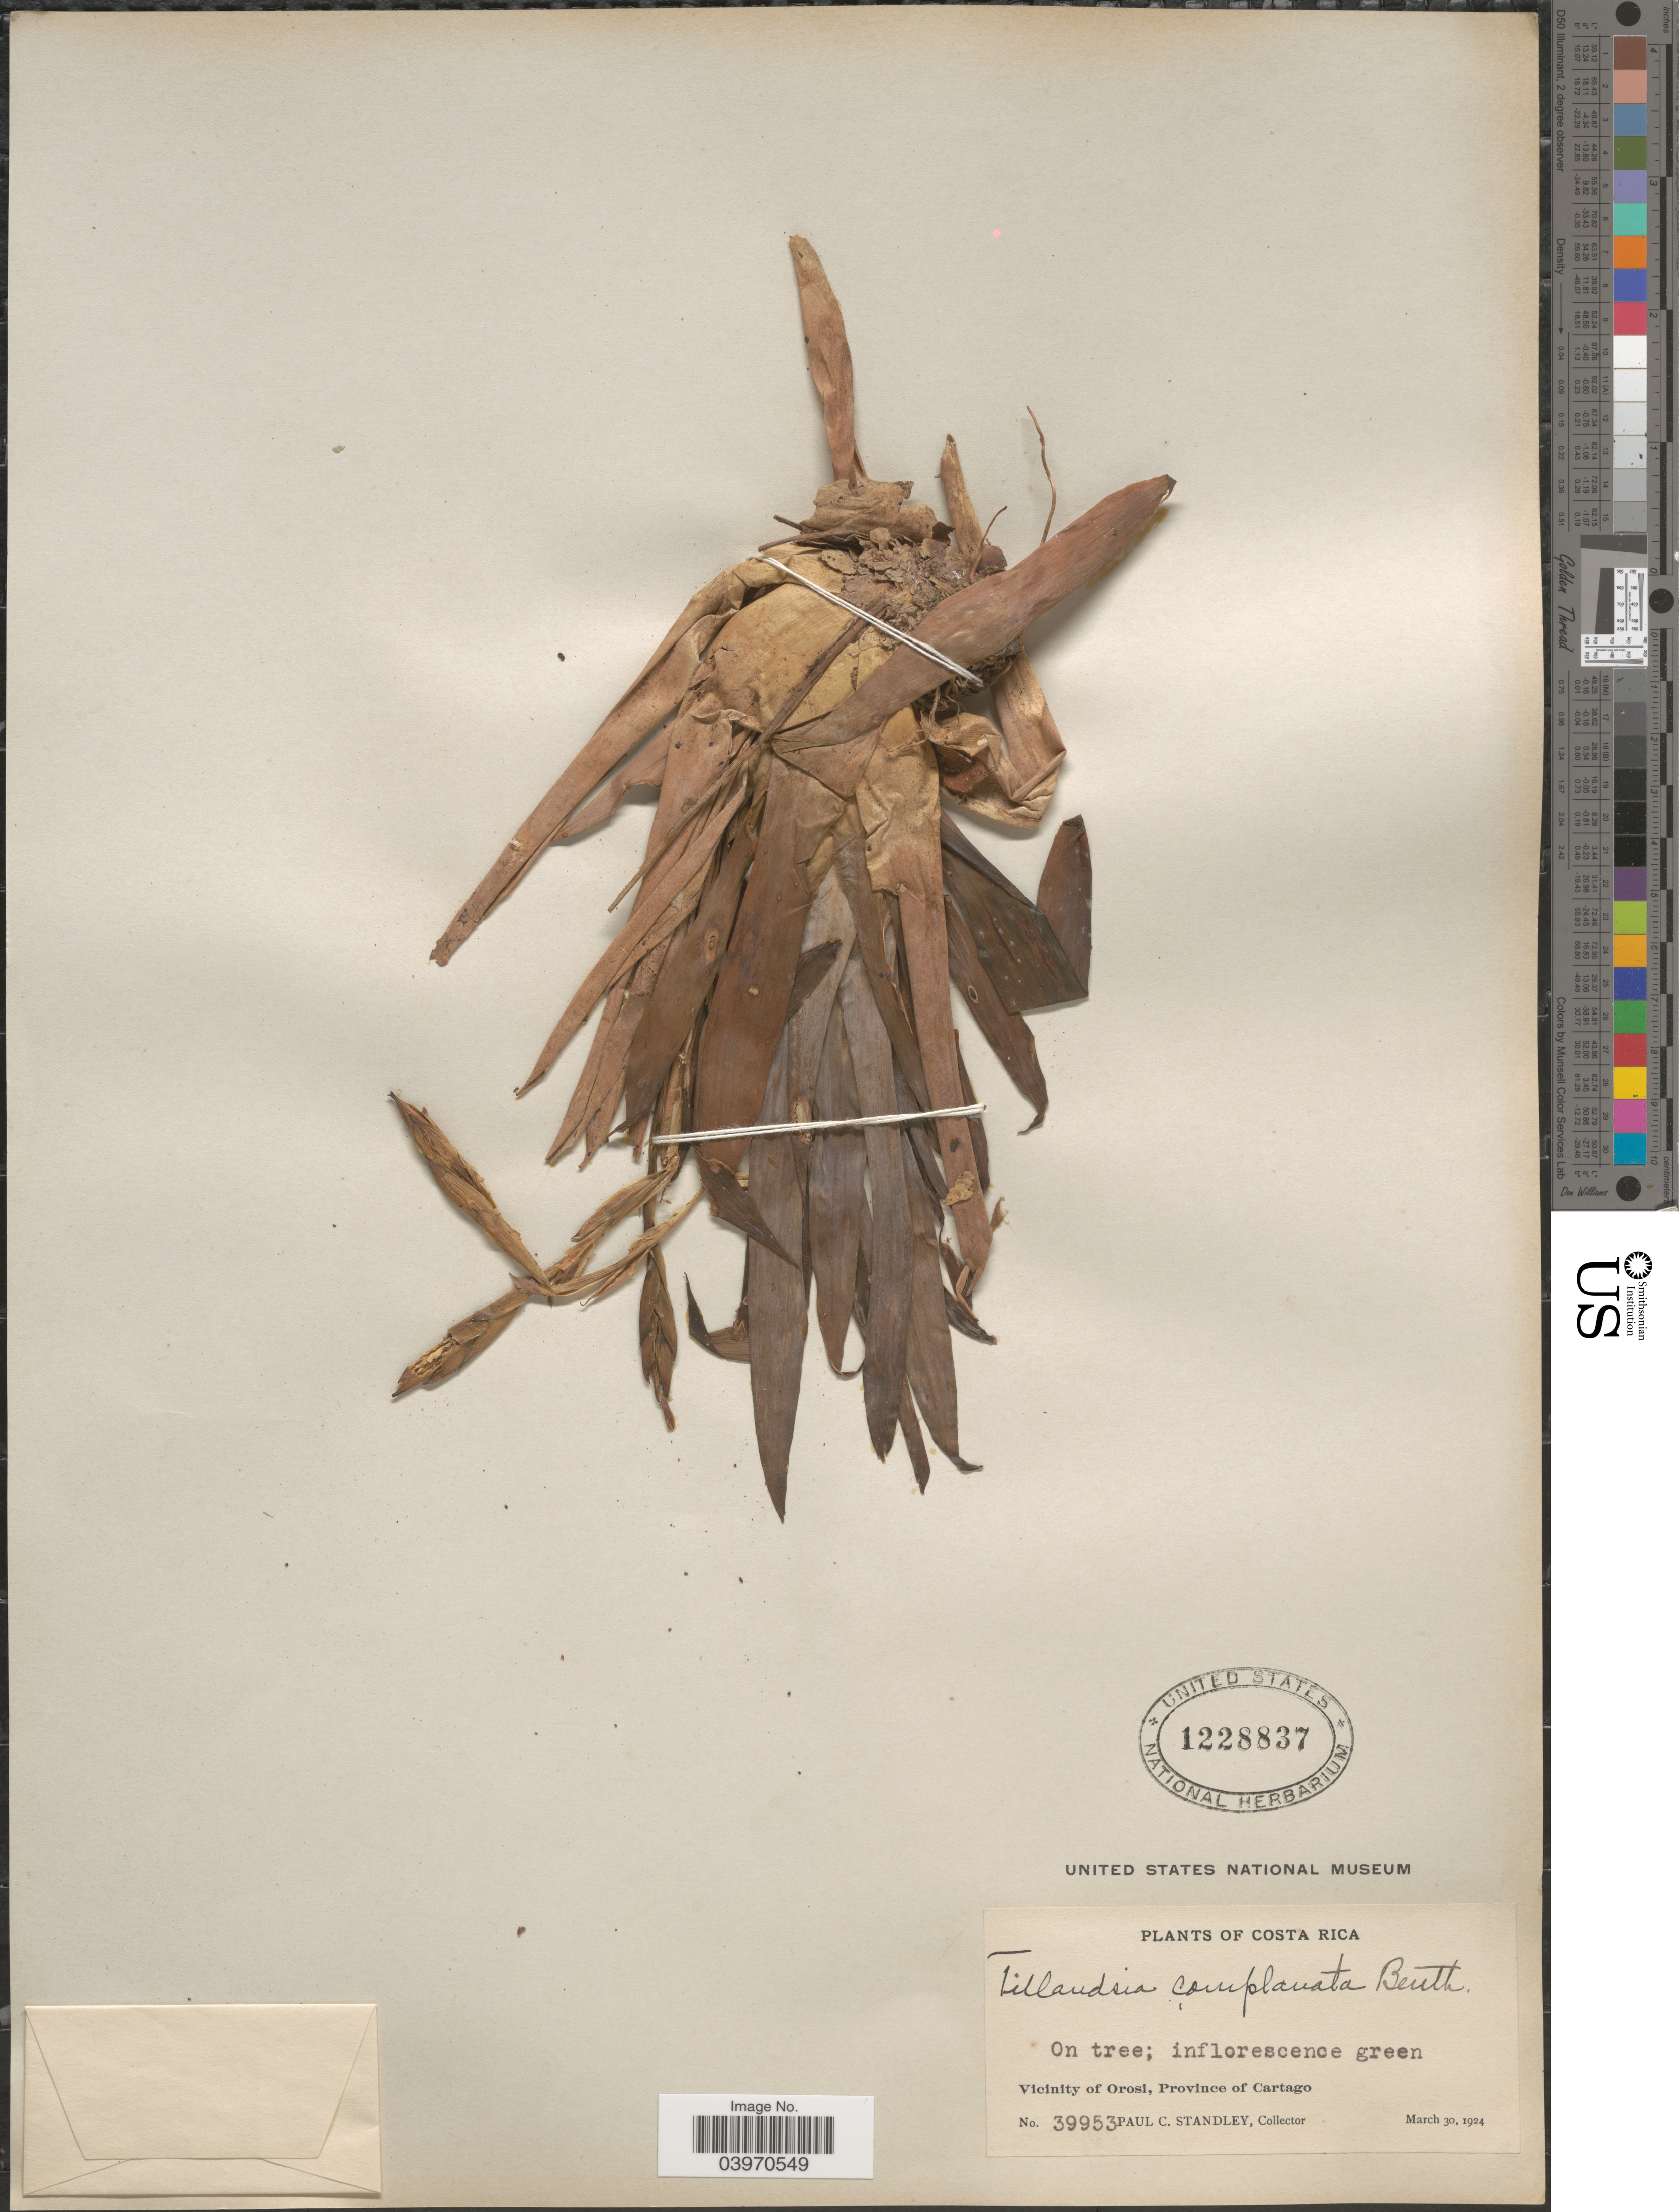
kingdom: Plantae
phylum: Tracheophyta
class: Liliopsida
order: Poales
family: Bromeliaceae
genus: Tillandsia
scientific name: Tillandsia complanata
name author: Benth.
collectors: P. C. Standley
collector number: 39953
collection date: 1924-03-30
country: Costa Rica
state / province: Cartago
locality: Vicinity of Orosi.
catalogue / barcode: US 1228837